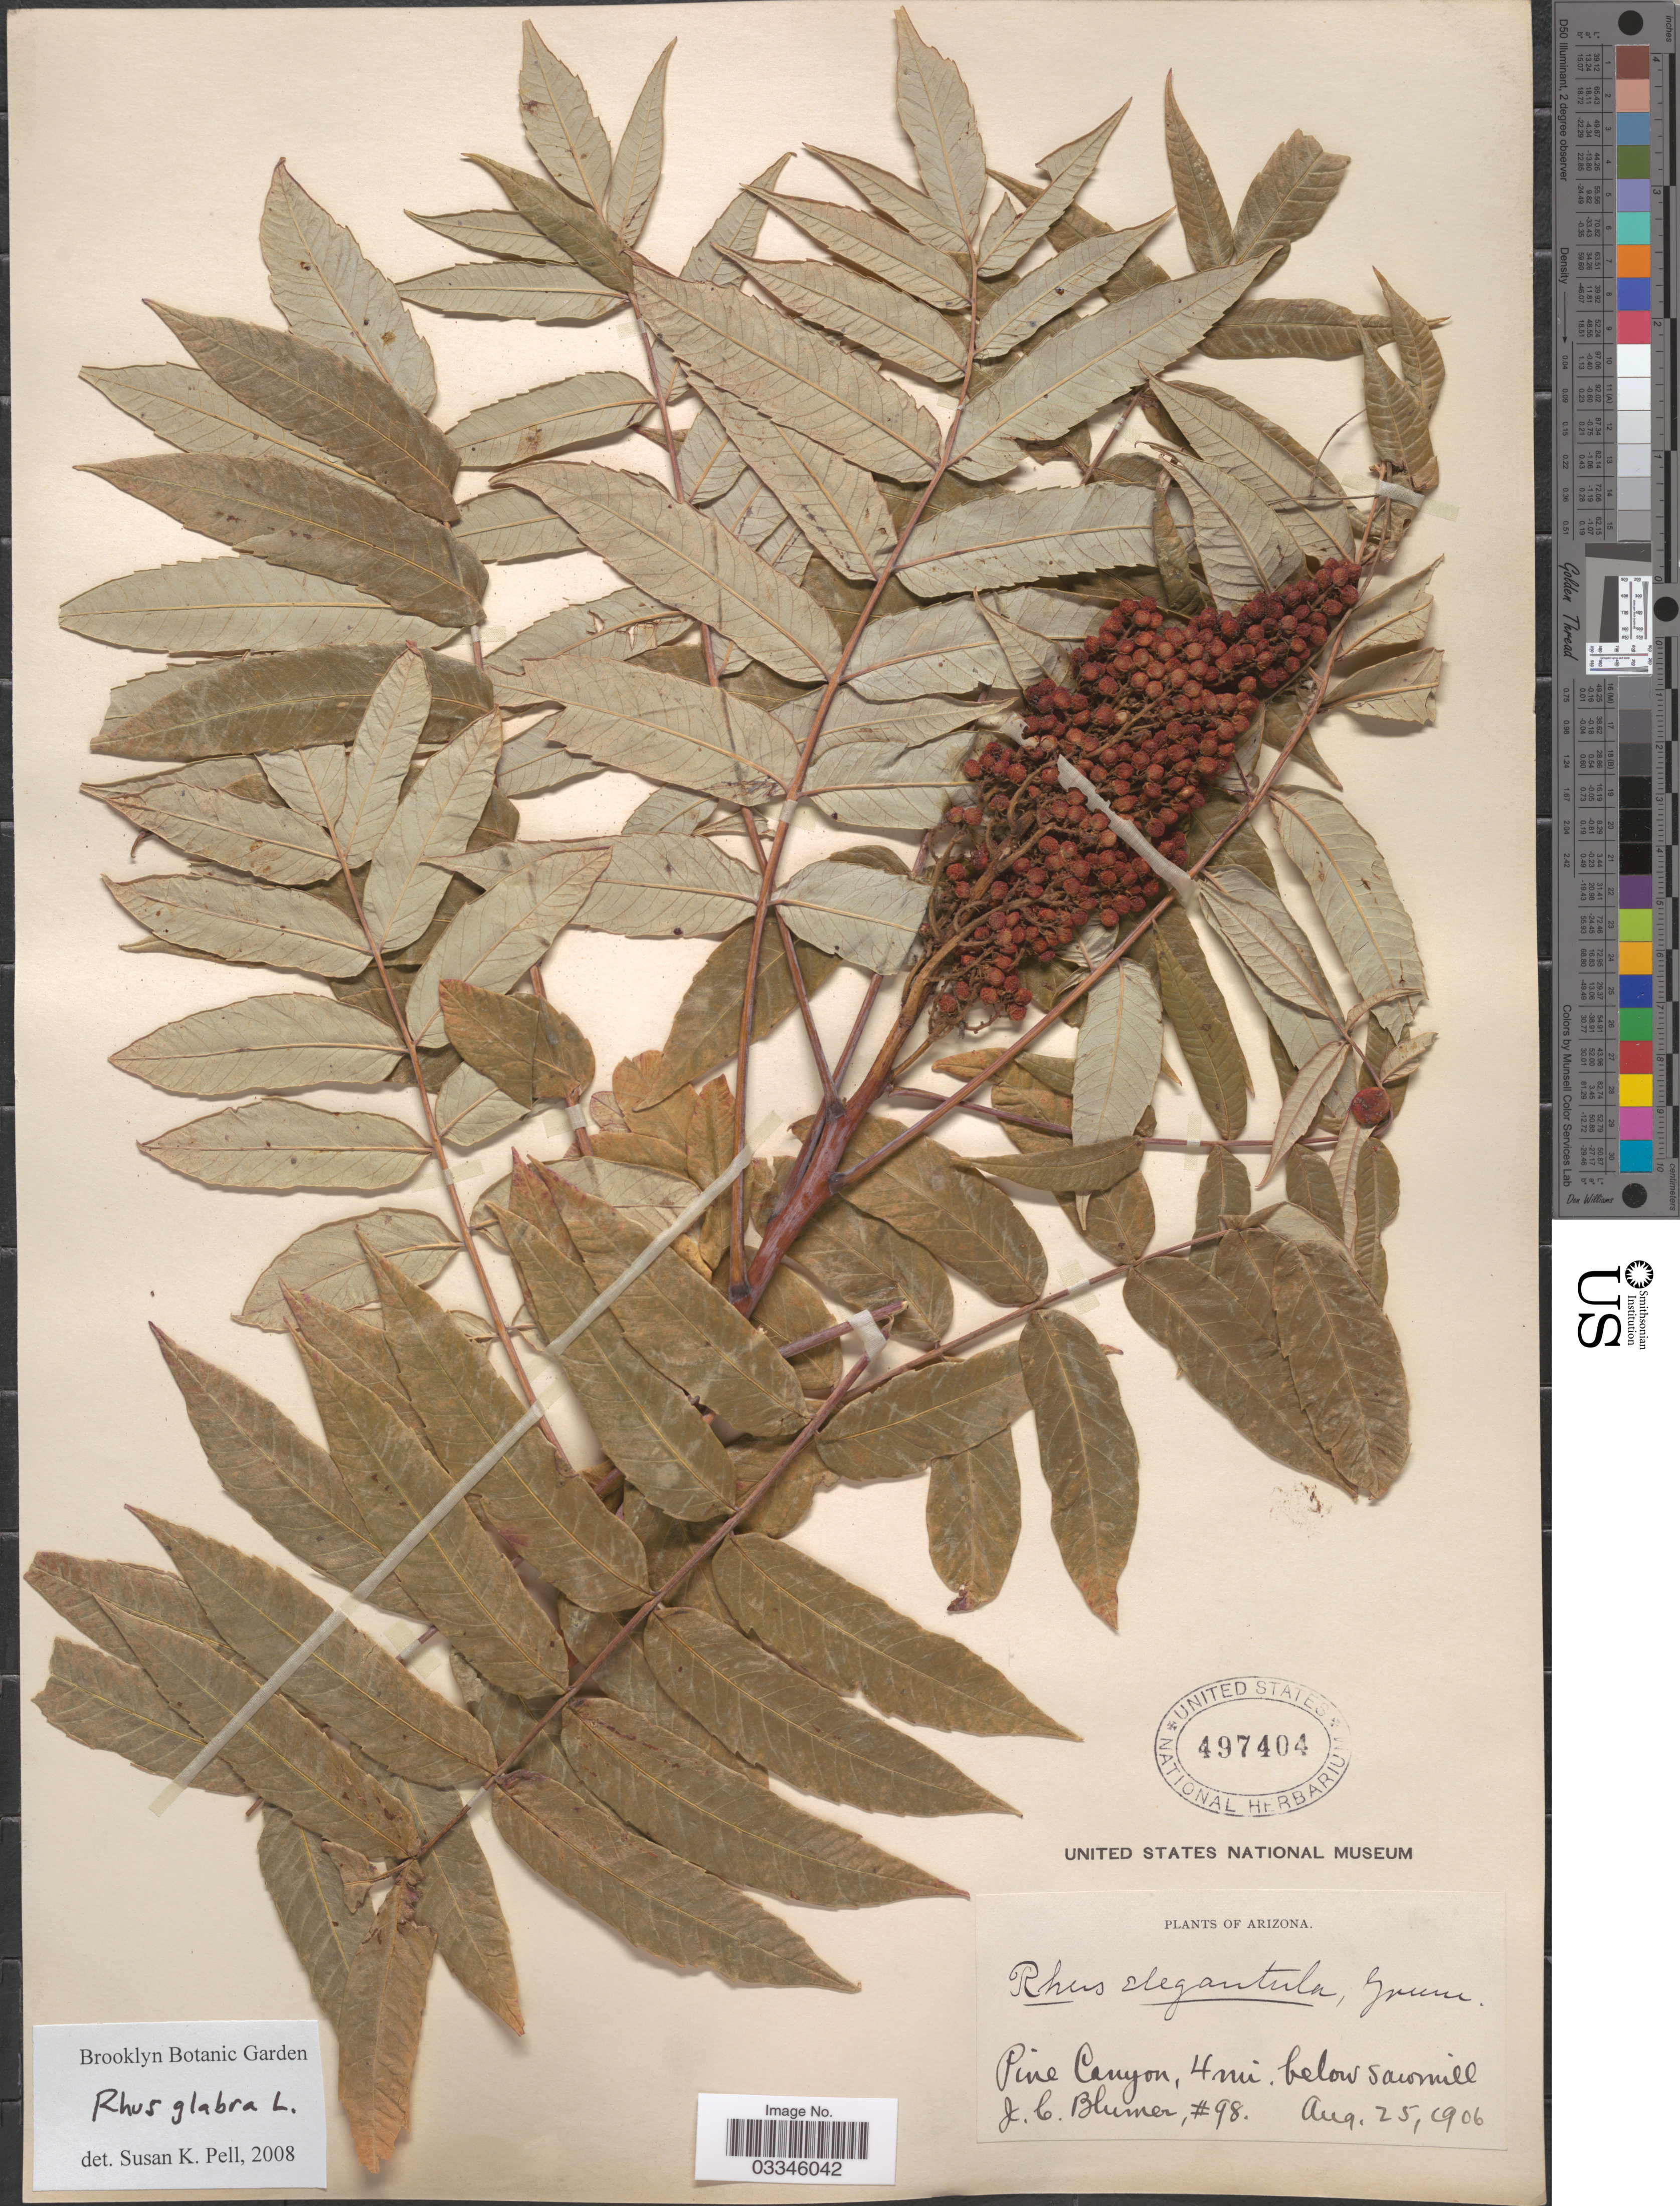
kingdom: Plantae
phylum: Tracheophyta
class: Magnoliopsida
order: Sapindales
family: Anacardiaceae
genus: Rhus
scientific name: Rhus glabra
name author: L.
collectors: J. C. Blumer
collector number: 98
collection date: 1906-08-25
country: United States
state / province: Arizona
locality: Pine Canyon, 4 mi. below sawmill.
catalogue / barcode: US 497404